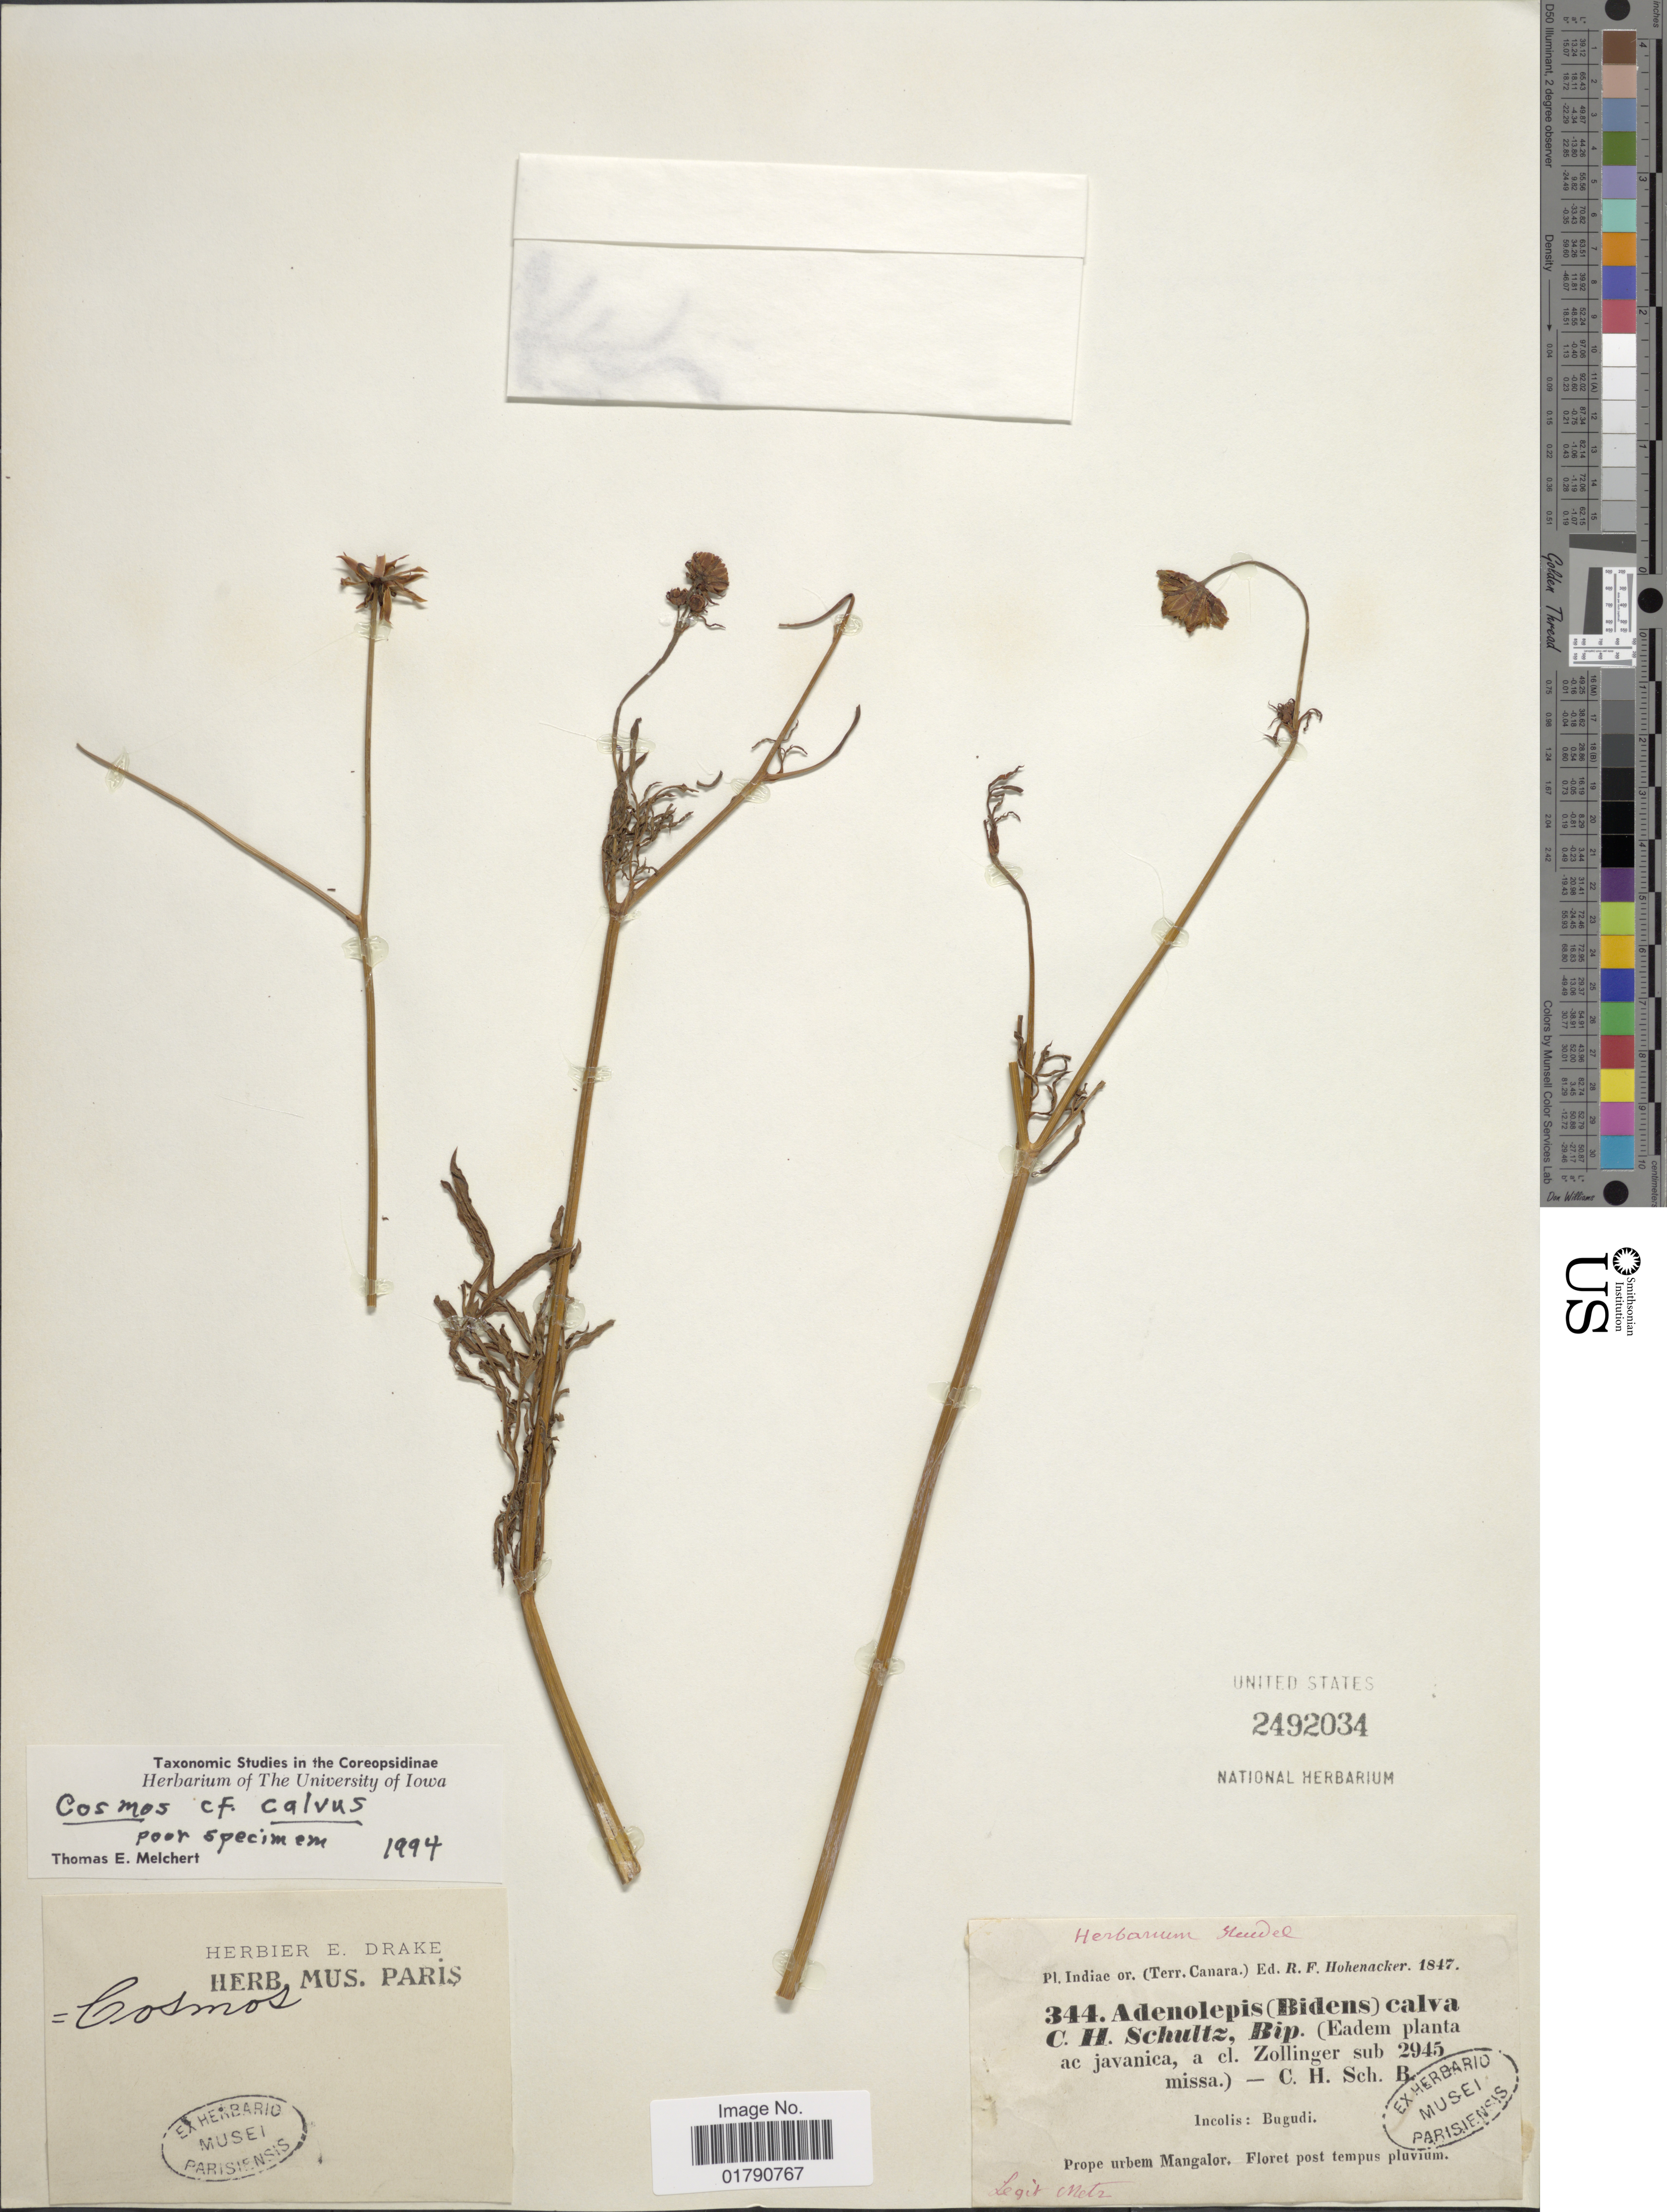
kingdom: Plantae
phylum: Tracheophyta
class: Magnoliopsida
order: Asterales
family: Asteraceae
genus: Cosmos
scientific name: Cosmos calvus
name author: (Sch. Bip. ex Miq.) Sherff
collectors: -. Metz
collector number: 344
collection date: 1847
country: India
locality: Canara, Bugudi, Prope urbem Mangalor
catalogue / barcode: US 2492034